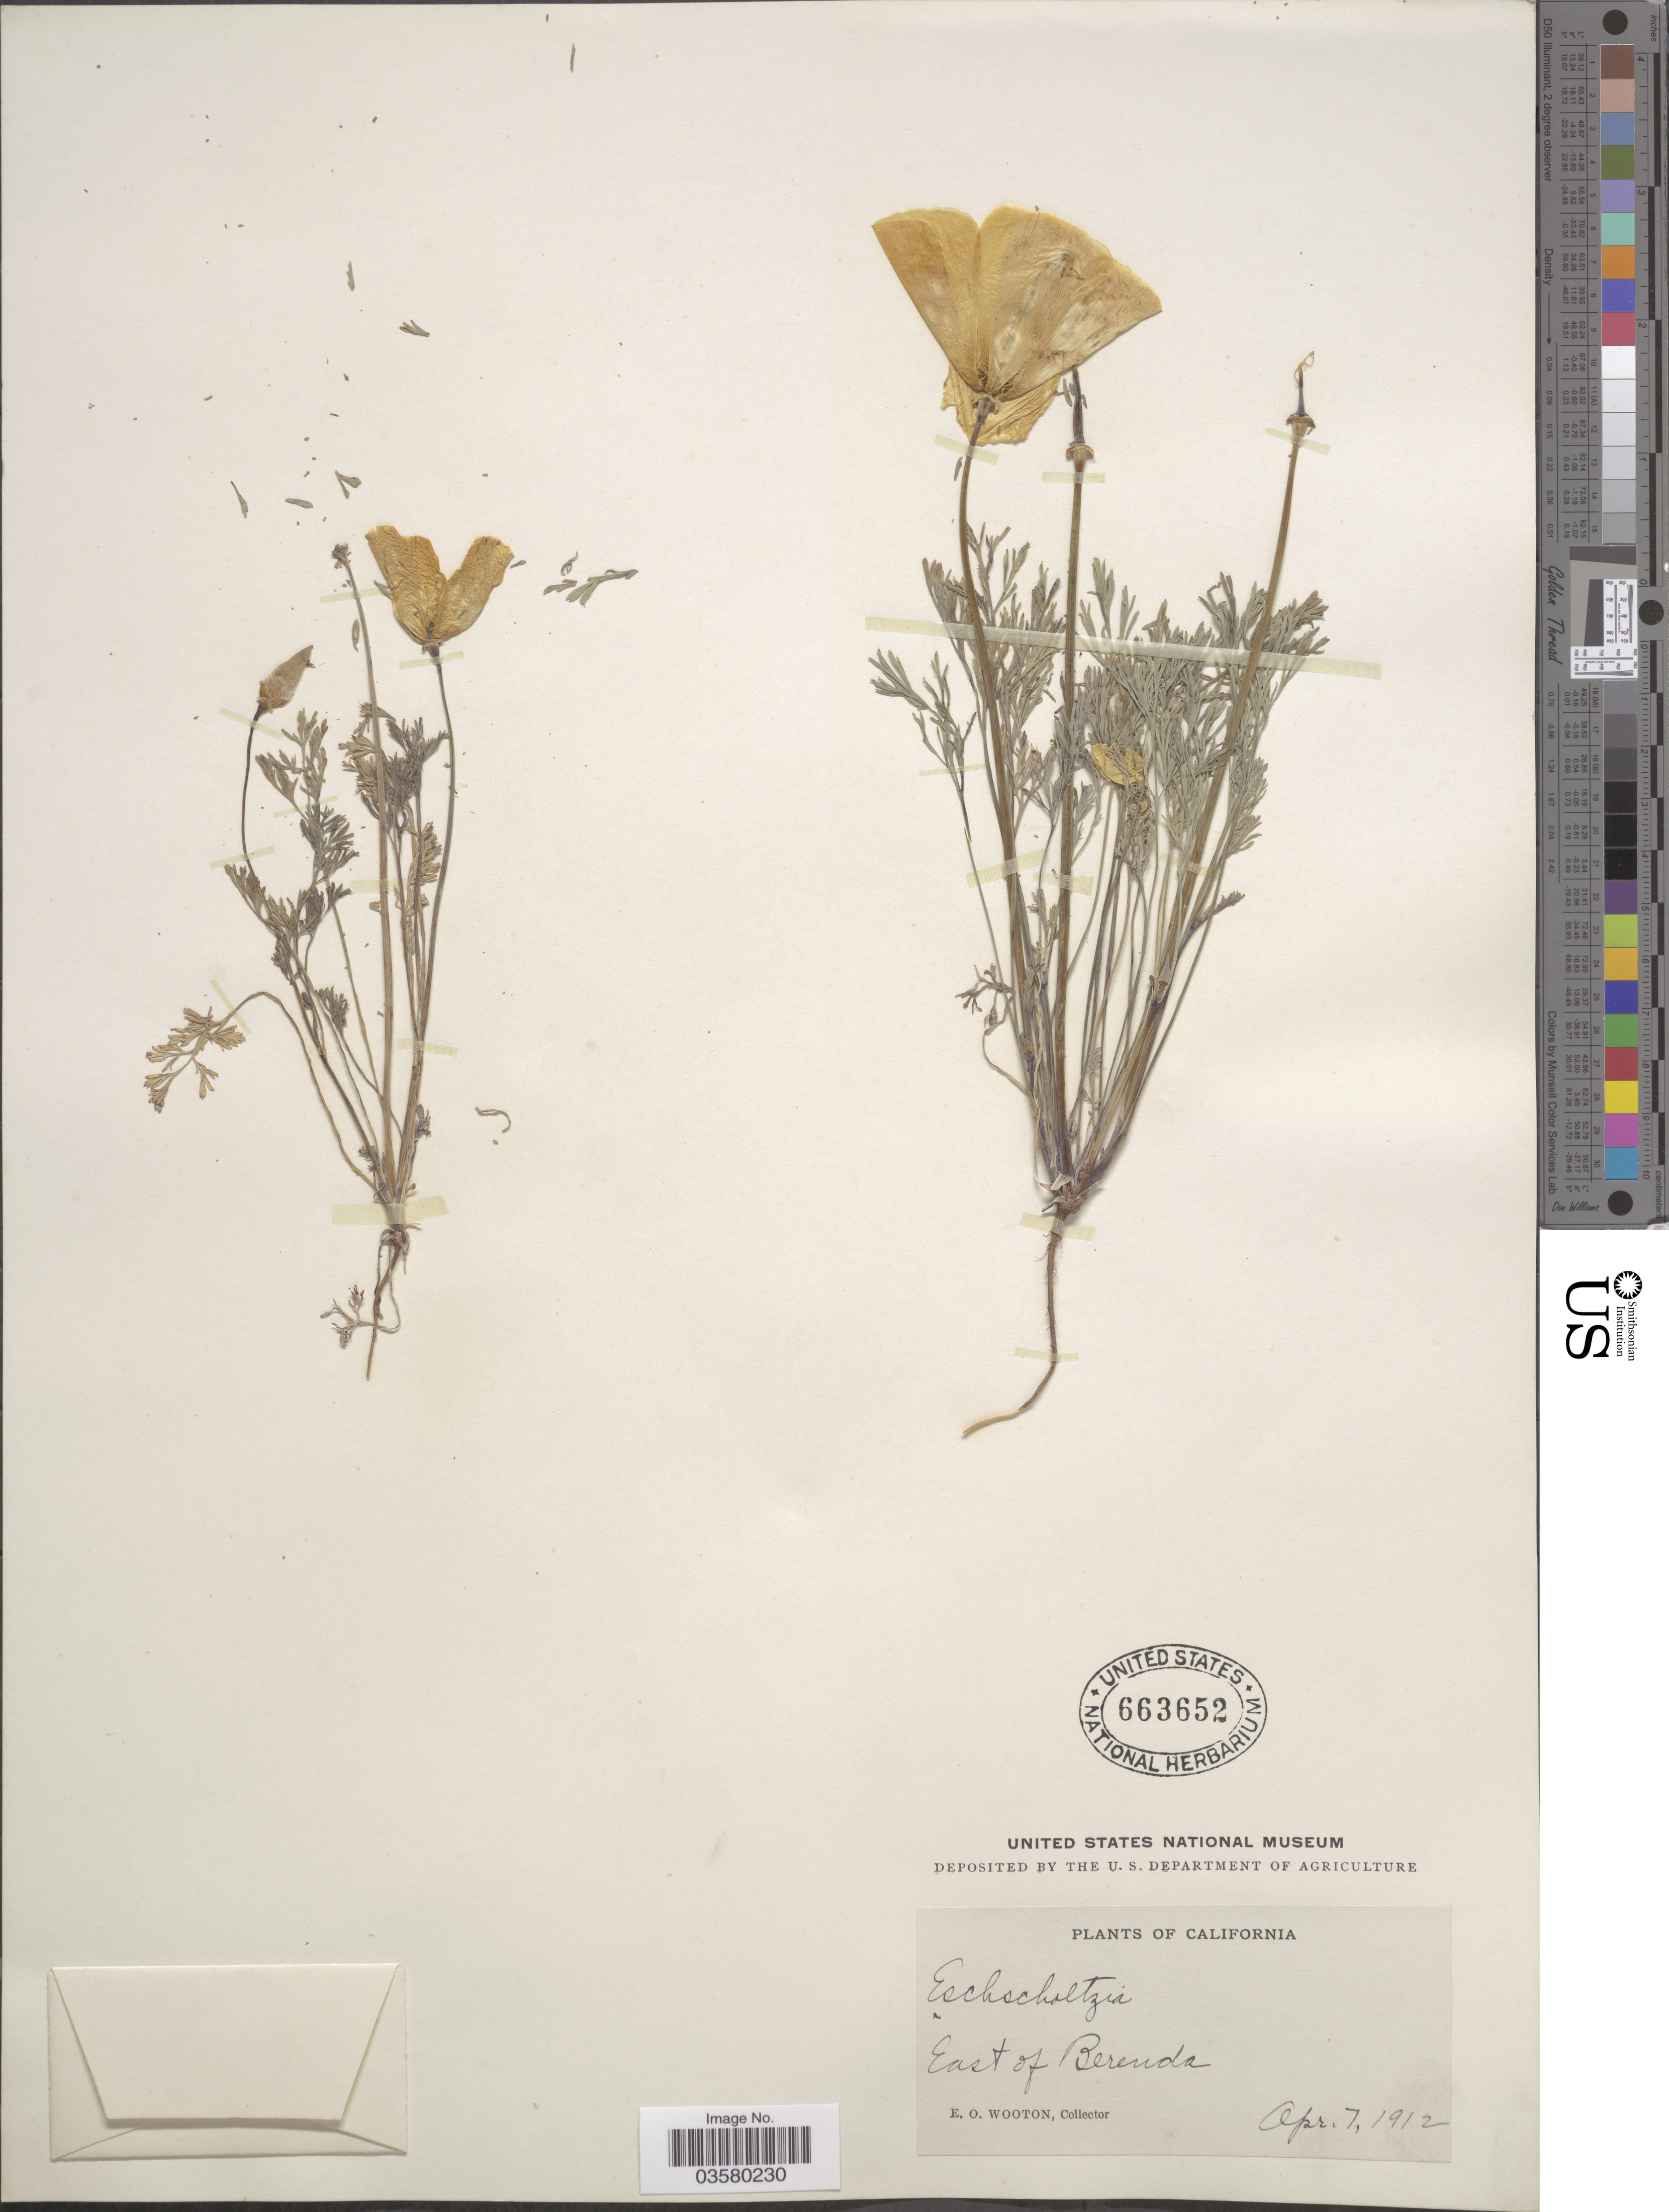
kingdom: Plantae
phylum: Tracheophyta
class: Magnoliopsida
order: Ranunculales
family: Papaveraceae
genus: Eschscholzia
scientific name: Eschscholzia californica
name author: Cham.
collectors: E. O. Wooton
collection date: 1912-04-07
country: United States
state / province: California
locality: East of Berenda.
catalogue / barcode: US 663652